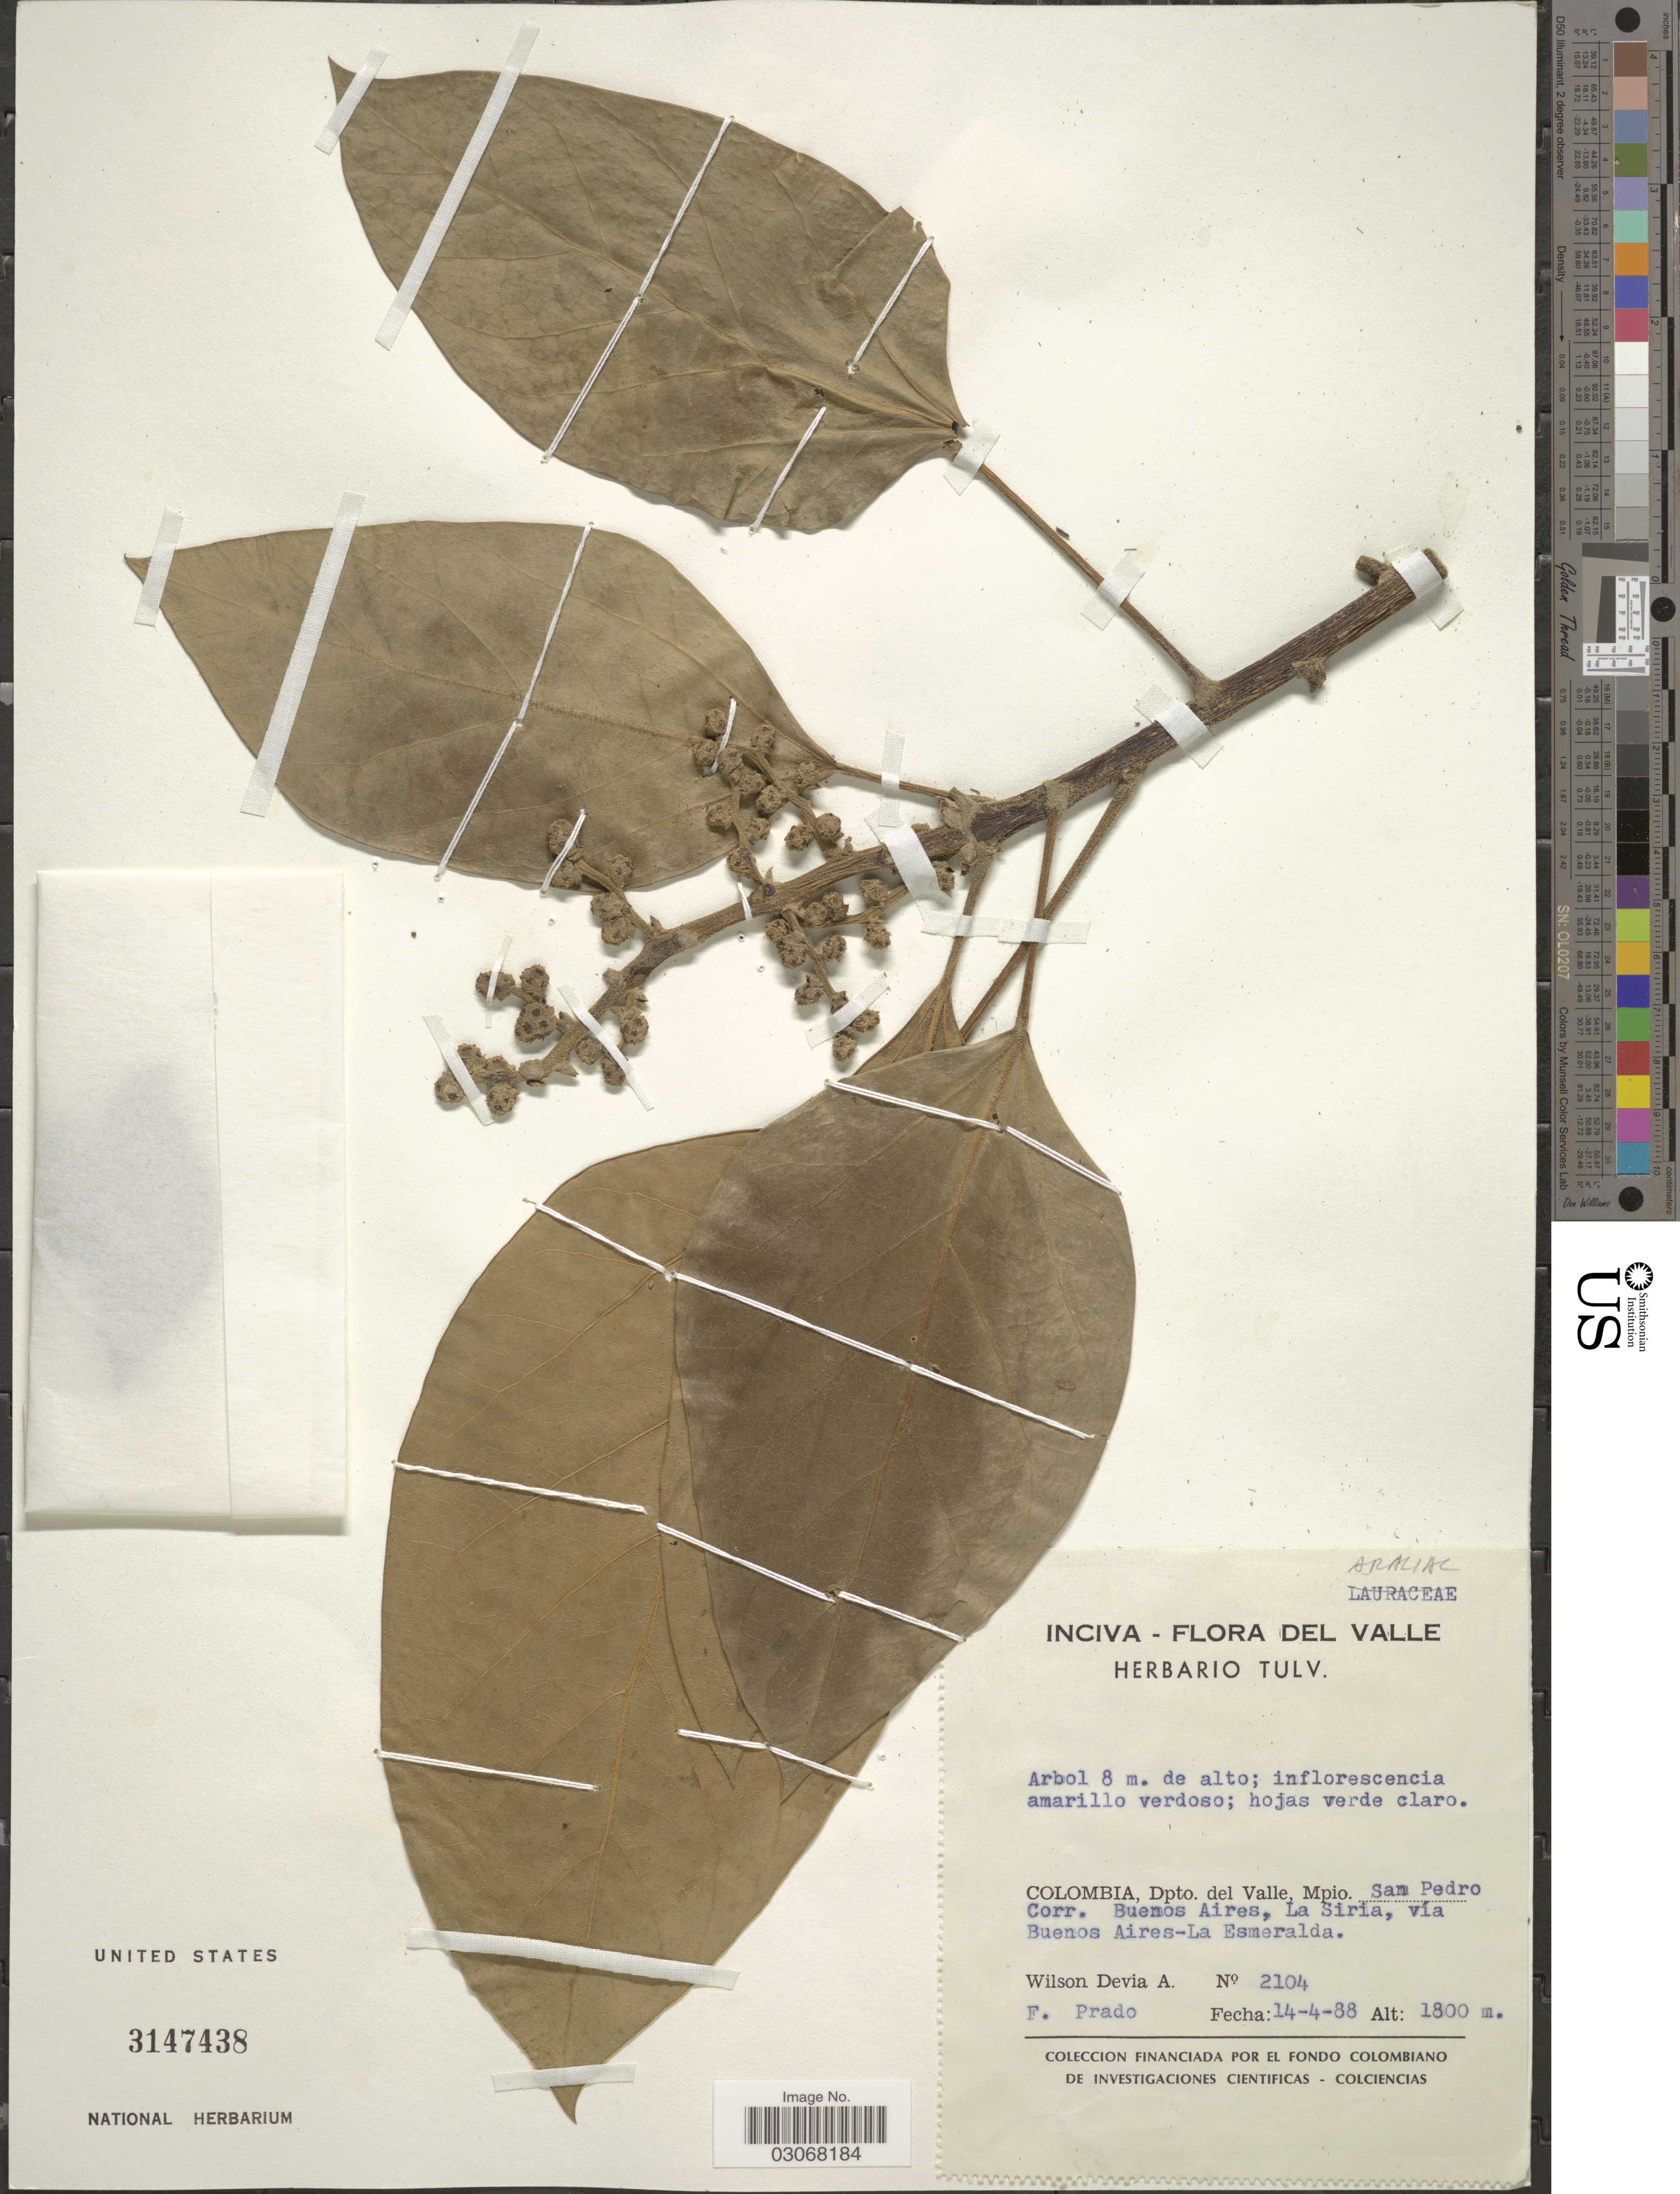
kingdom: Plantae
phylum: Tracheophyta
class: Magnoliopsida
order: Apiales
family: Araliaceae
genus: Oreopanax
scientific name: Oreopanax sp.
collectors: W. Devia A. & F. Prado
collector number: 2104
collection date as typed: Transcribed d/m/y: 14/4/88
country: Colombia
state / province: Valle del Cauca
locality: Dpto. del Valle, Mpio. San Pedro. Corr. Buenos Aires, La Siria, vía Buenos Aires-La Esmeralda.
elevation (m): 1800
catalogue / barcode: US 3147438